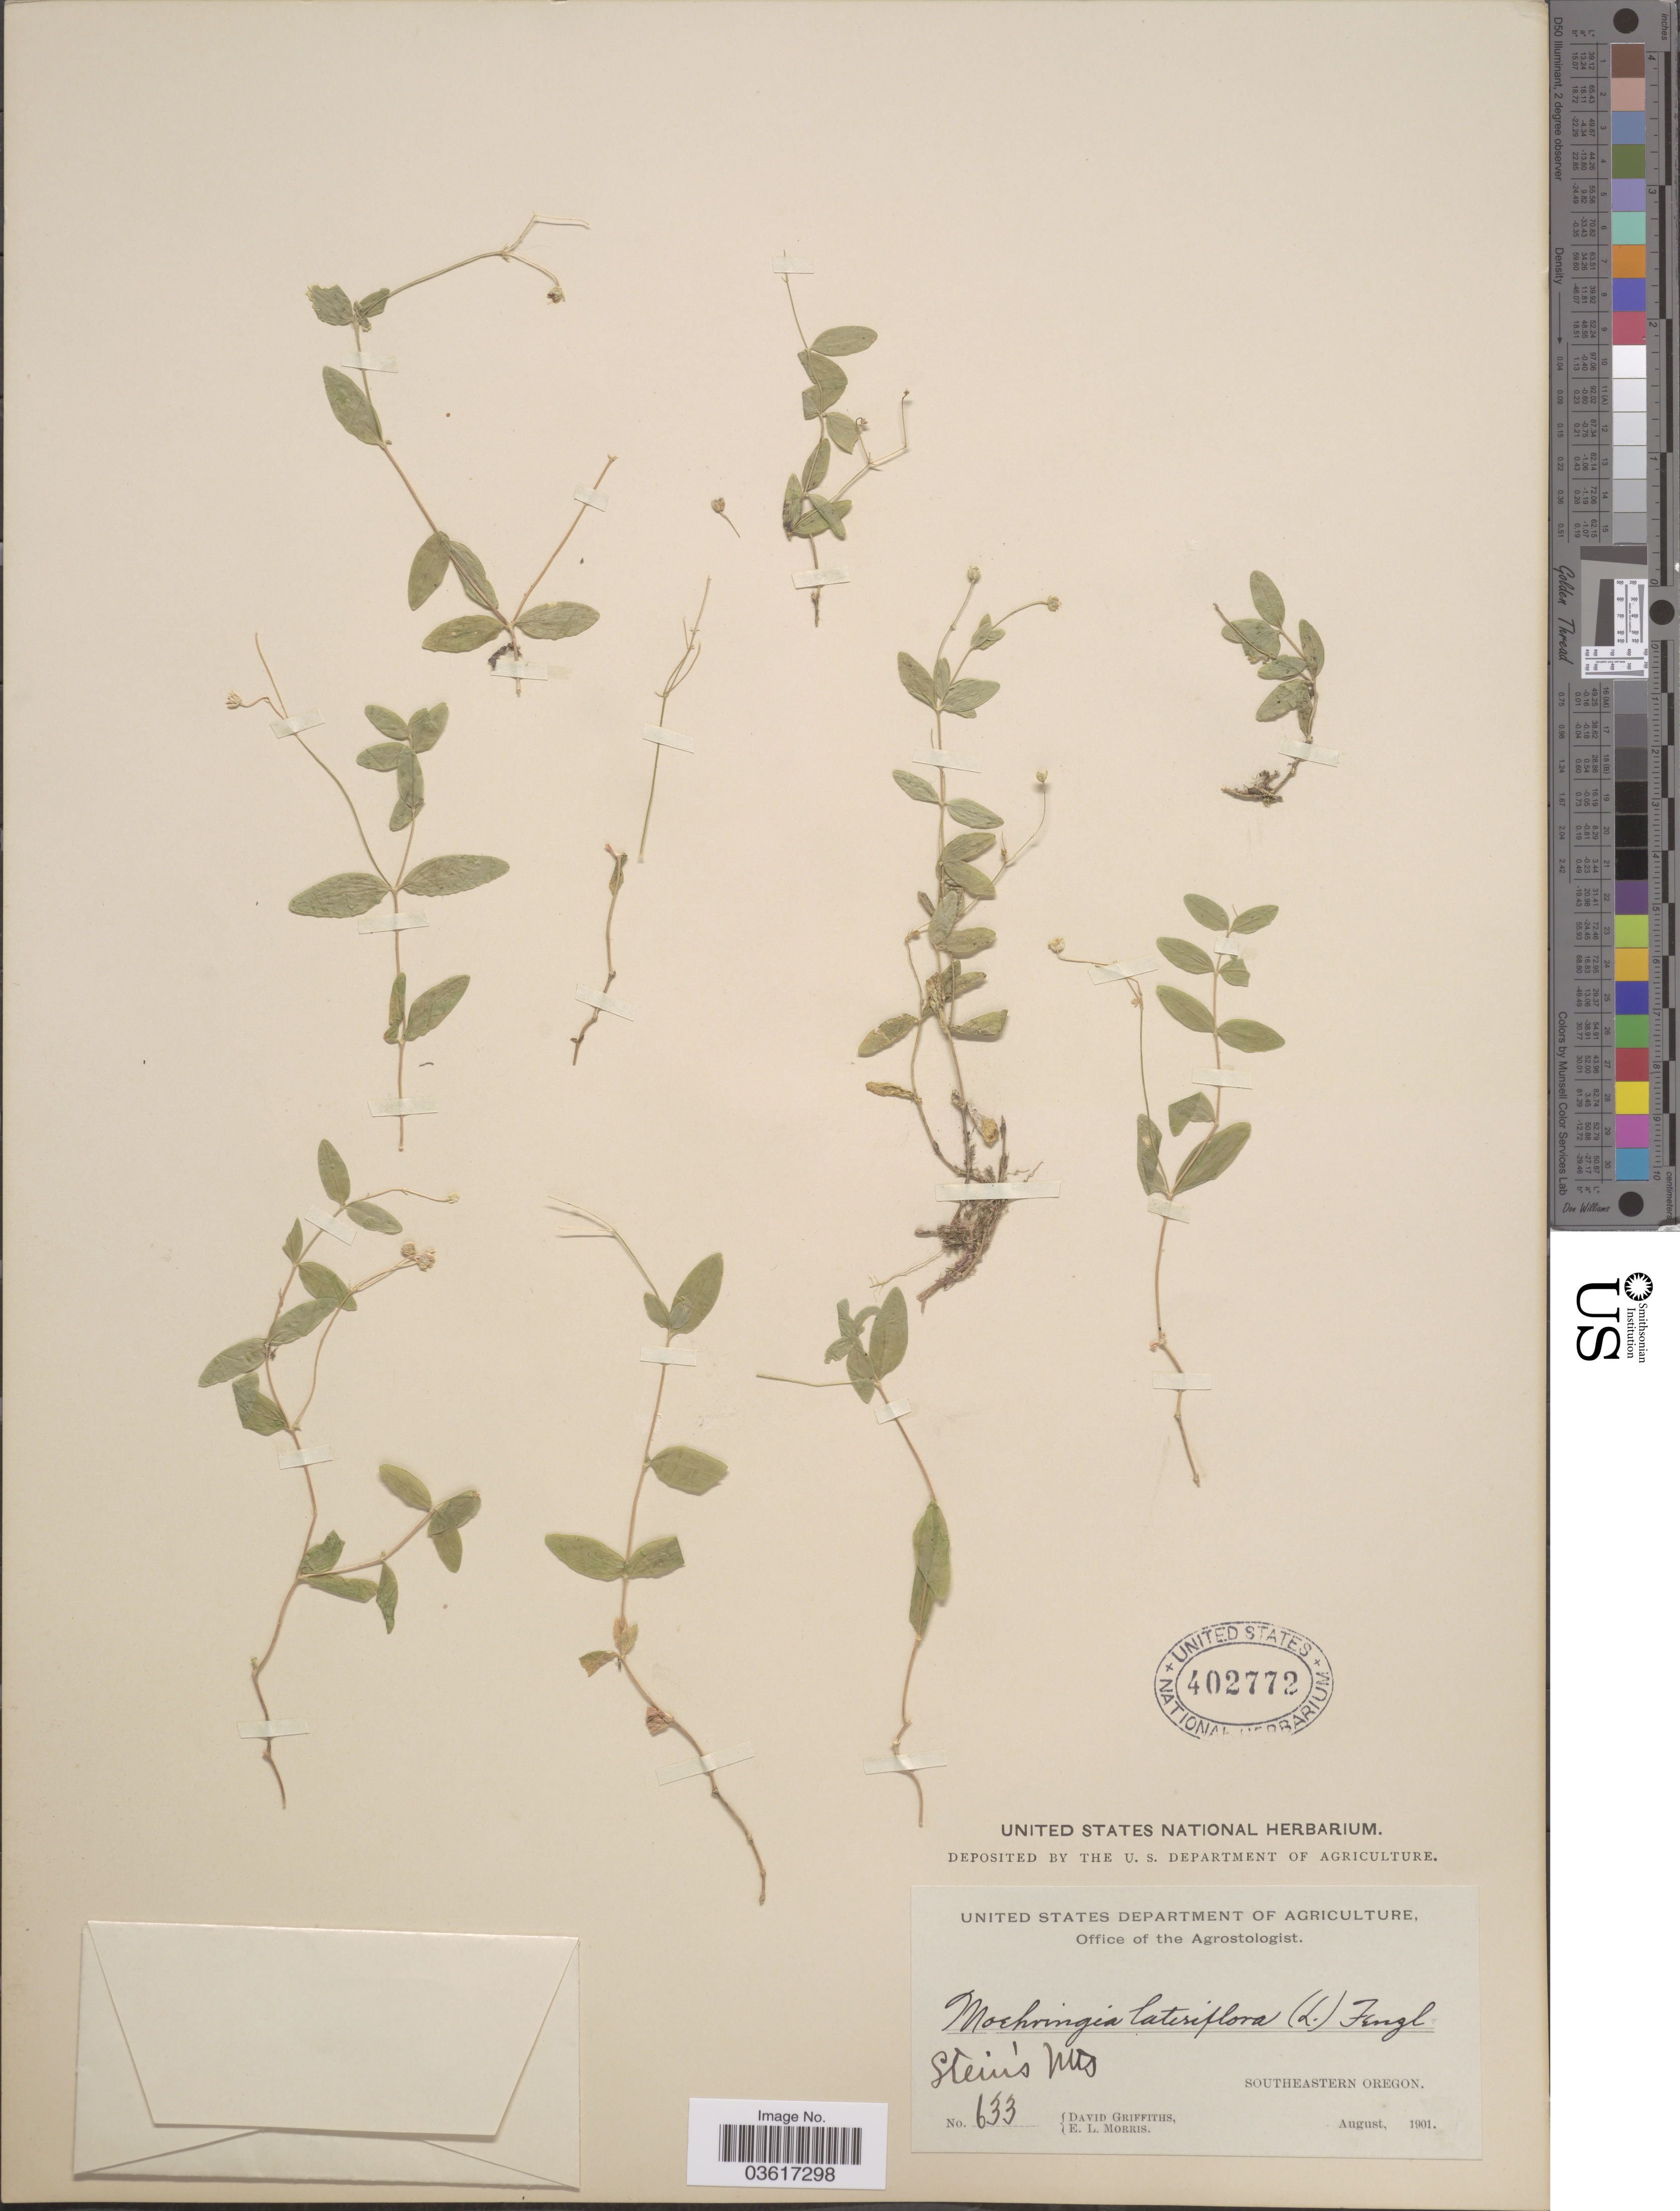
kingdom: Plantae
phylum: Tracheophyta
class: Magnoliopsida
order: Caryophyllales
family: Caryophyllaceae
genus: Moehringia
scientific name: Moehringia lateriflora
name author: (L.) Fenzl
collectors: D. Griffiths & E. Morris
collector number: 633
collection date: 1901-08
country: United States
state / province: Oregon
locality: Stein's Mts. Southeastern Oregon.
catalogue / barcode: US 402772